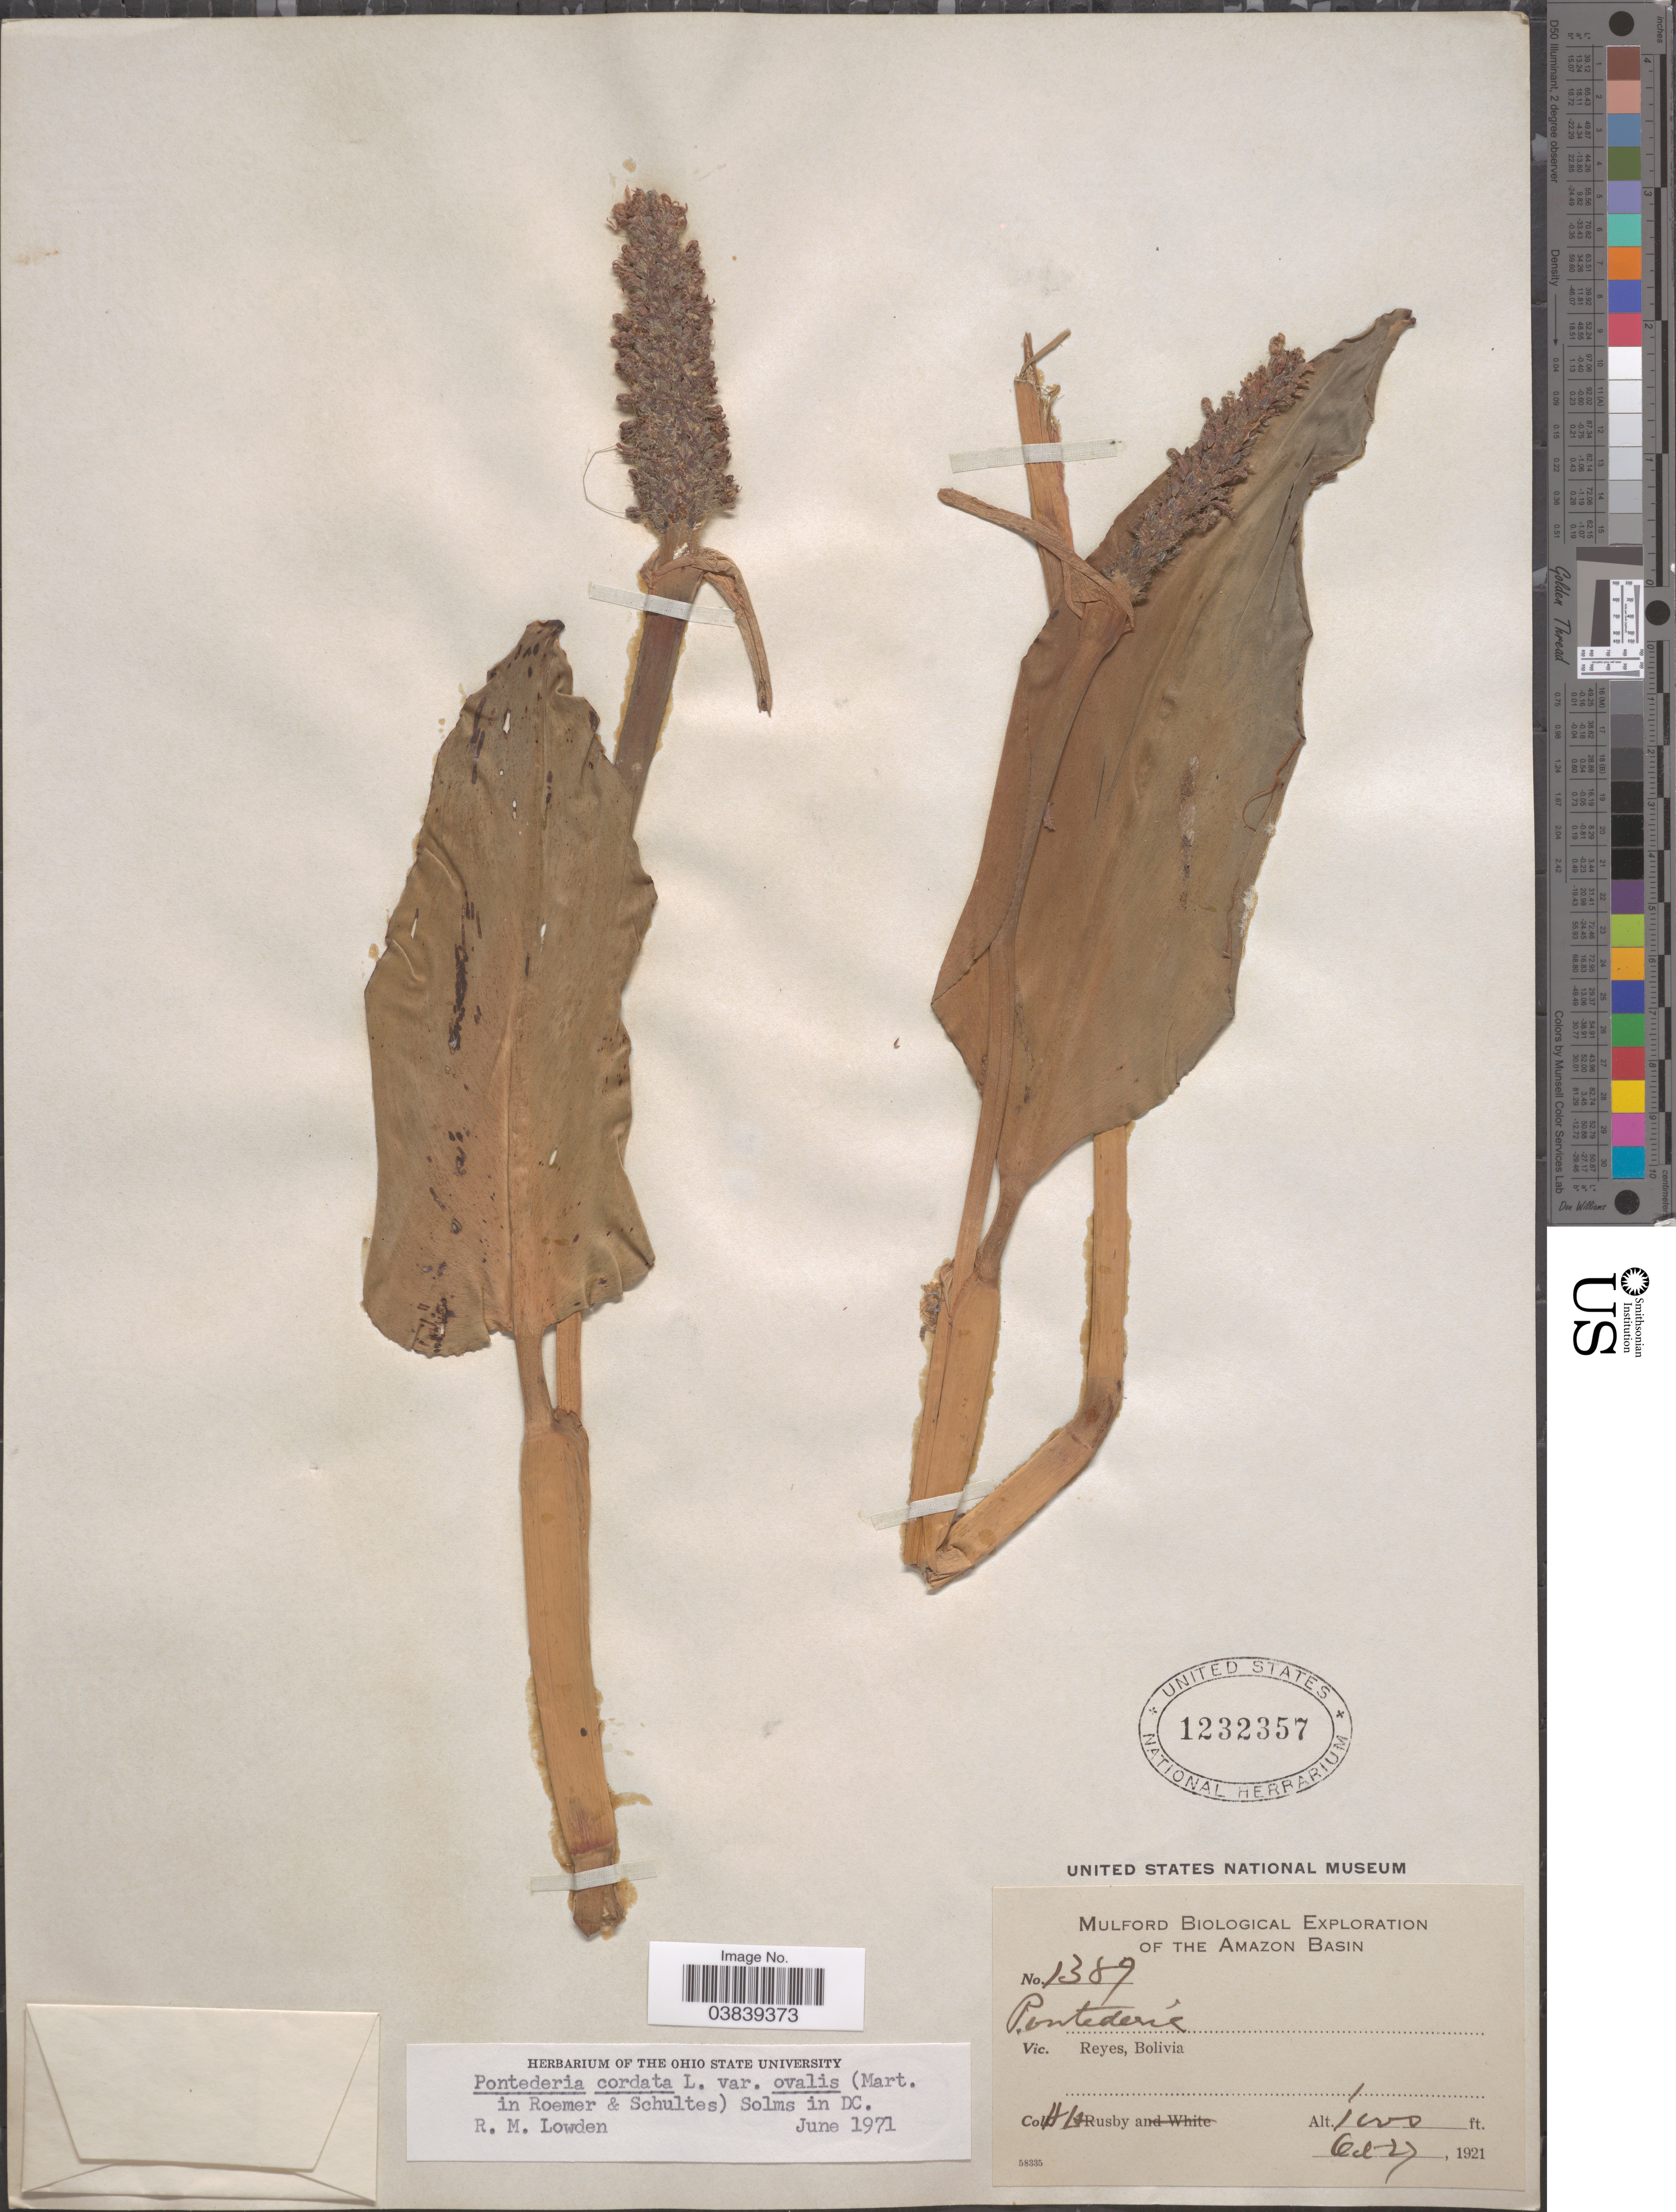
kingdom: Plantae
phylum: Tracheophyta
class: Liliopsida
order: Commelinales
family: Pontederiaceae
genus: Pontederia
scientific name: Pontederia cordata var. ovalis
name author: (Mart. ex Schult. & Schult. f.) Solms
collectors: H. H. Rusby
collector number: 1389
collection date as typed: Oct. 27, 1921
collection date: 1921-10-27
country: Bolivia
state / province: Beni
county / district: José Ballivián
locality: Reyes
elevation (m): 305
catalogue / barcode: US 1232357